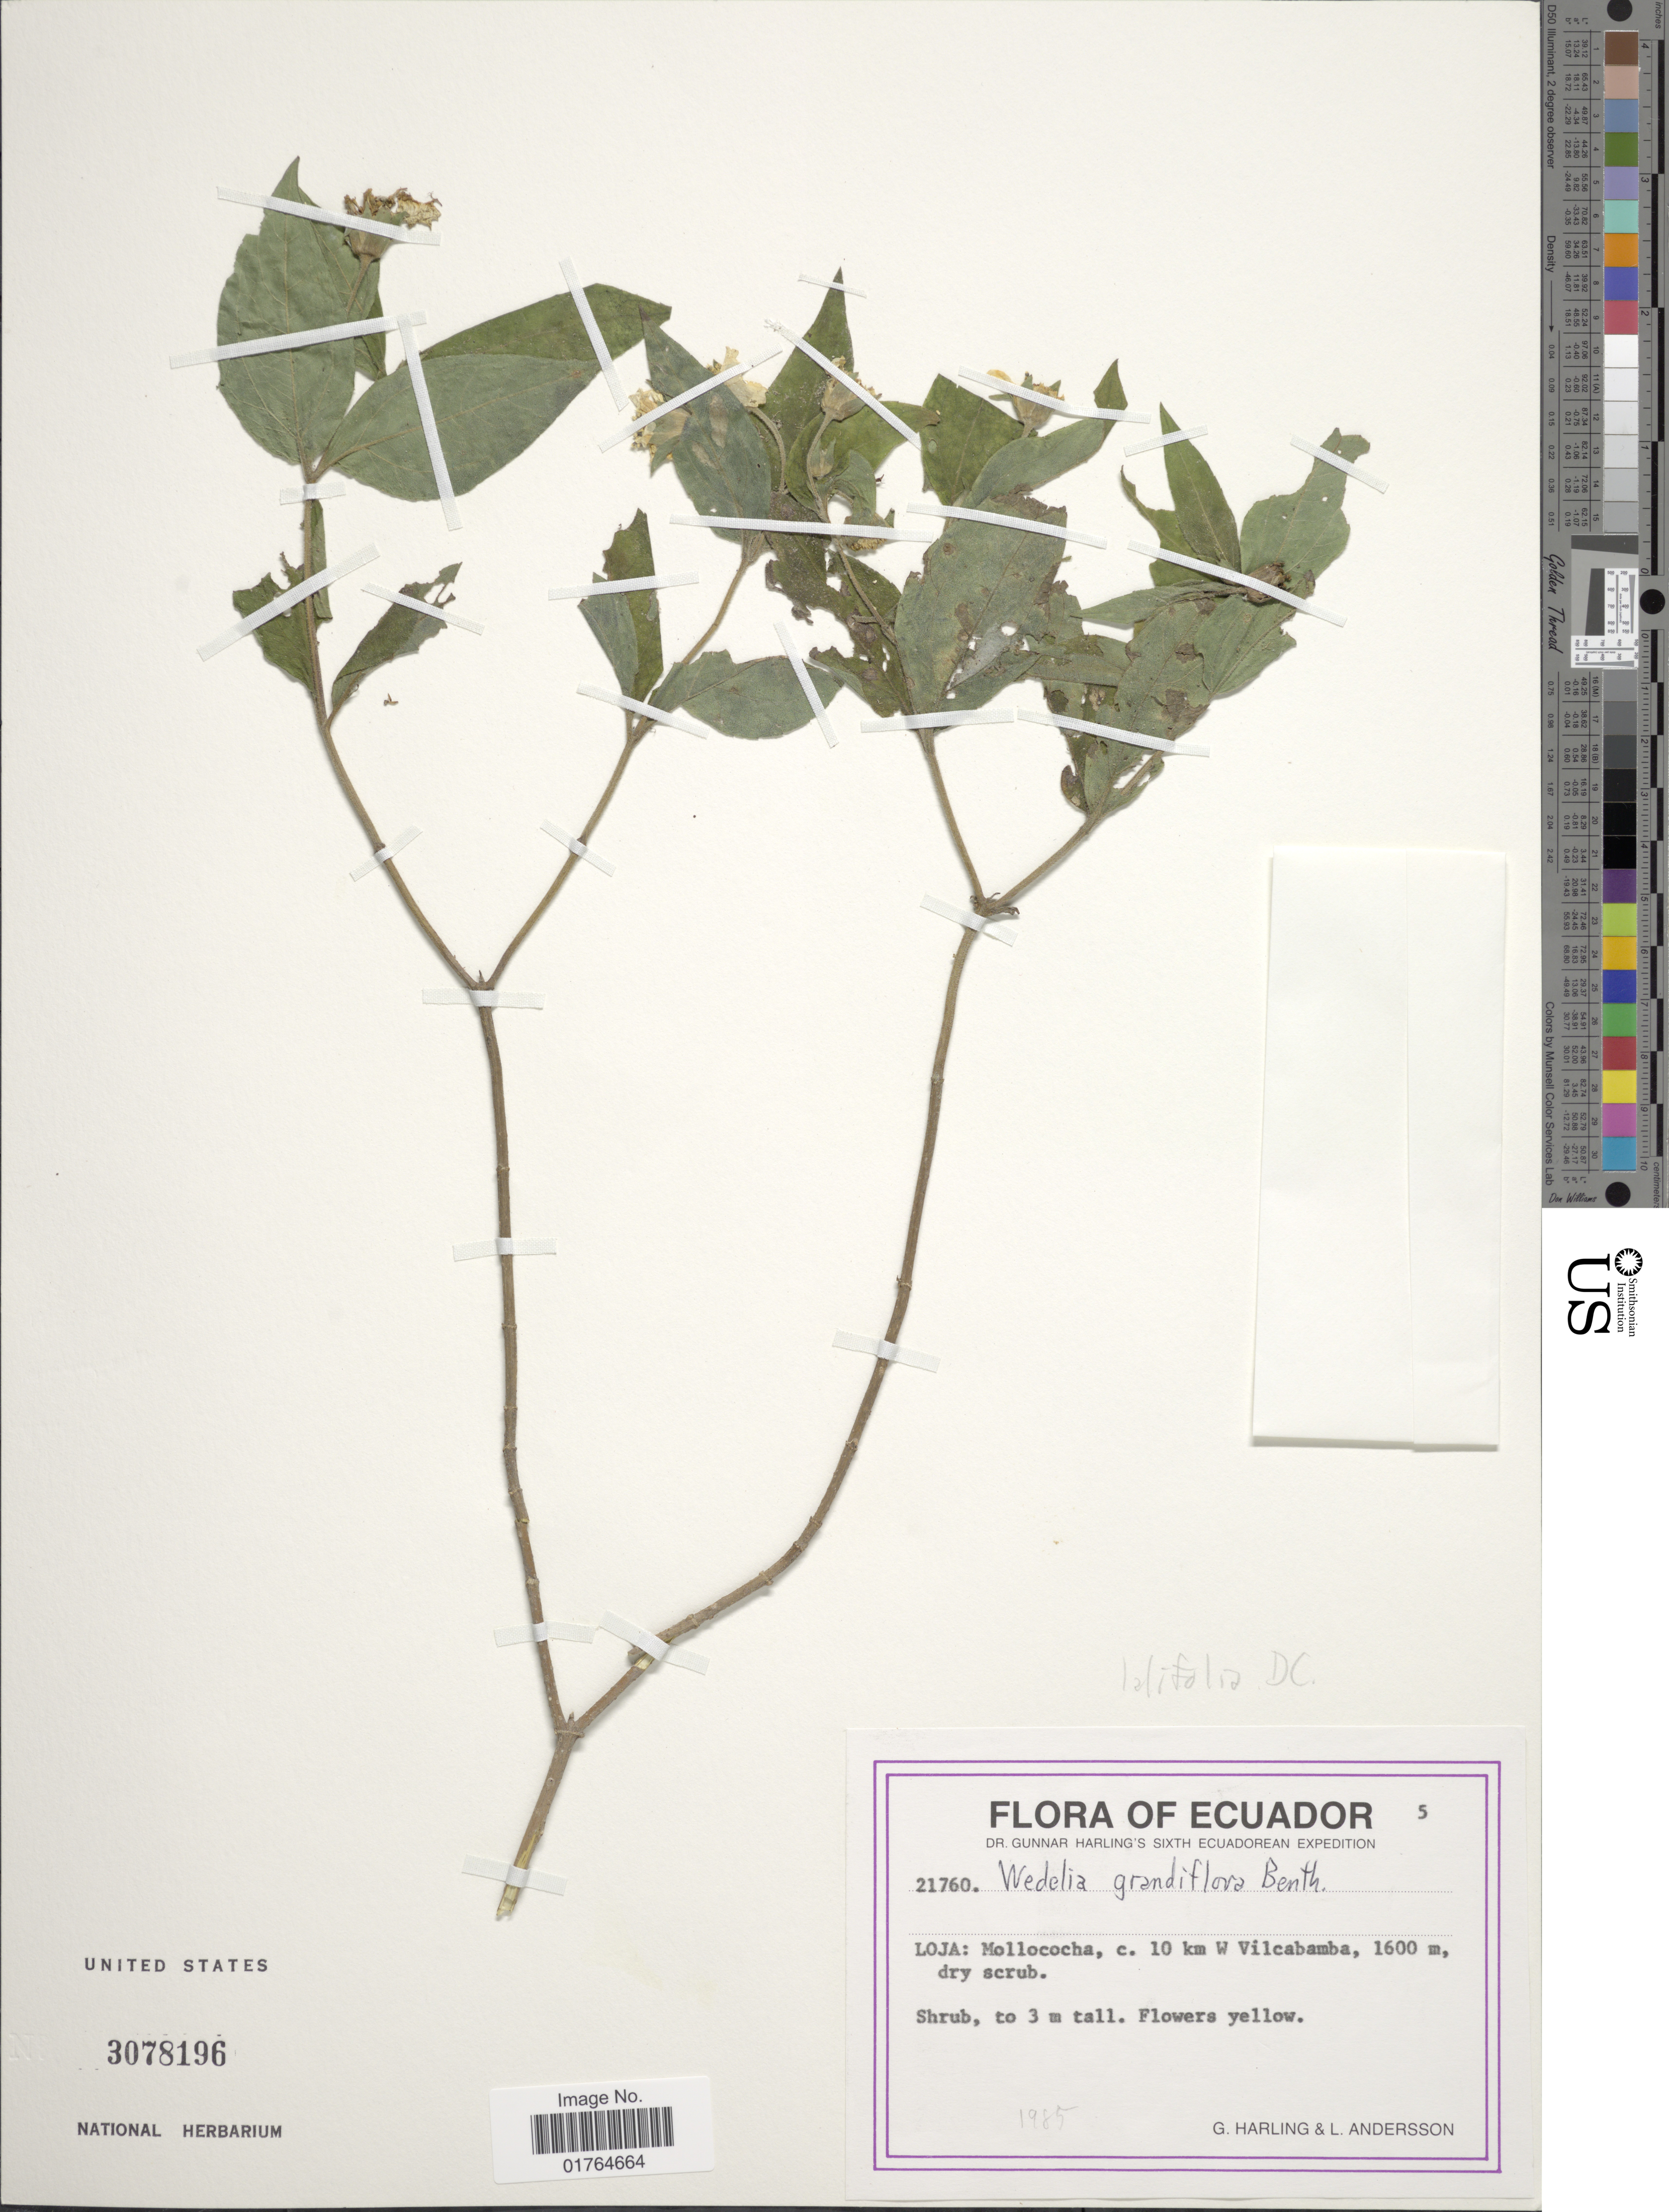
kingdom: Plantae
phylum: Tracheophyta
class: Magnoliopsida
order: Asterales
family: Asteraceae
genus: Wedelia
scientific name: Wedelia latifolia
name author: DC.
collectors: G. Harling & L. Andersson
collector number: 21760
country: Ecuador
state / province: Loja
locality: Mollococha, c. 10 km W Vilcabamba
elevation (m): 1600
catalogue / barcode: US 3078196